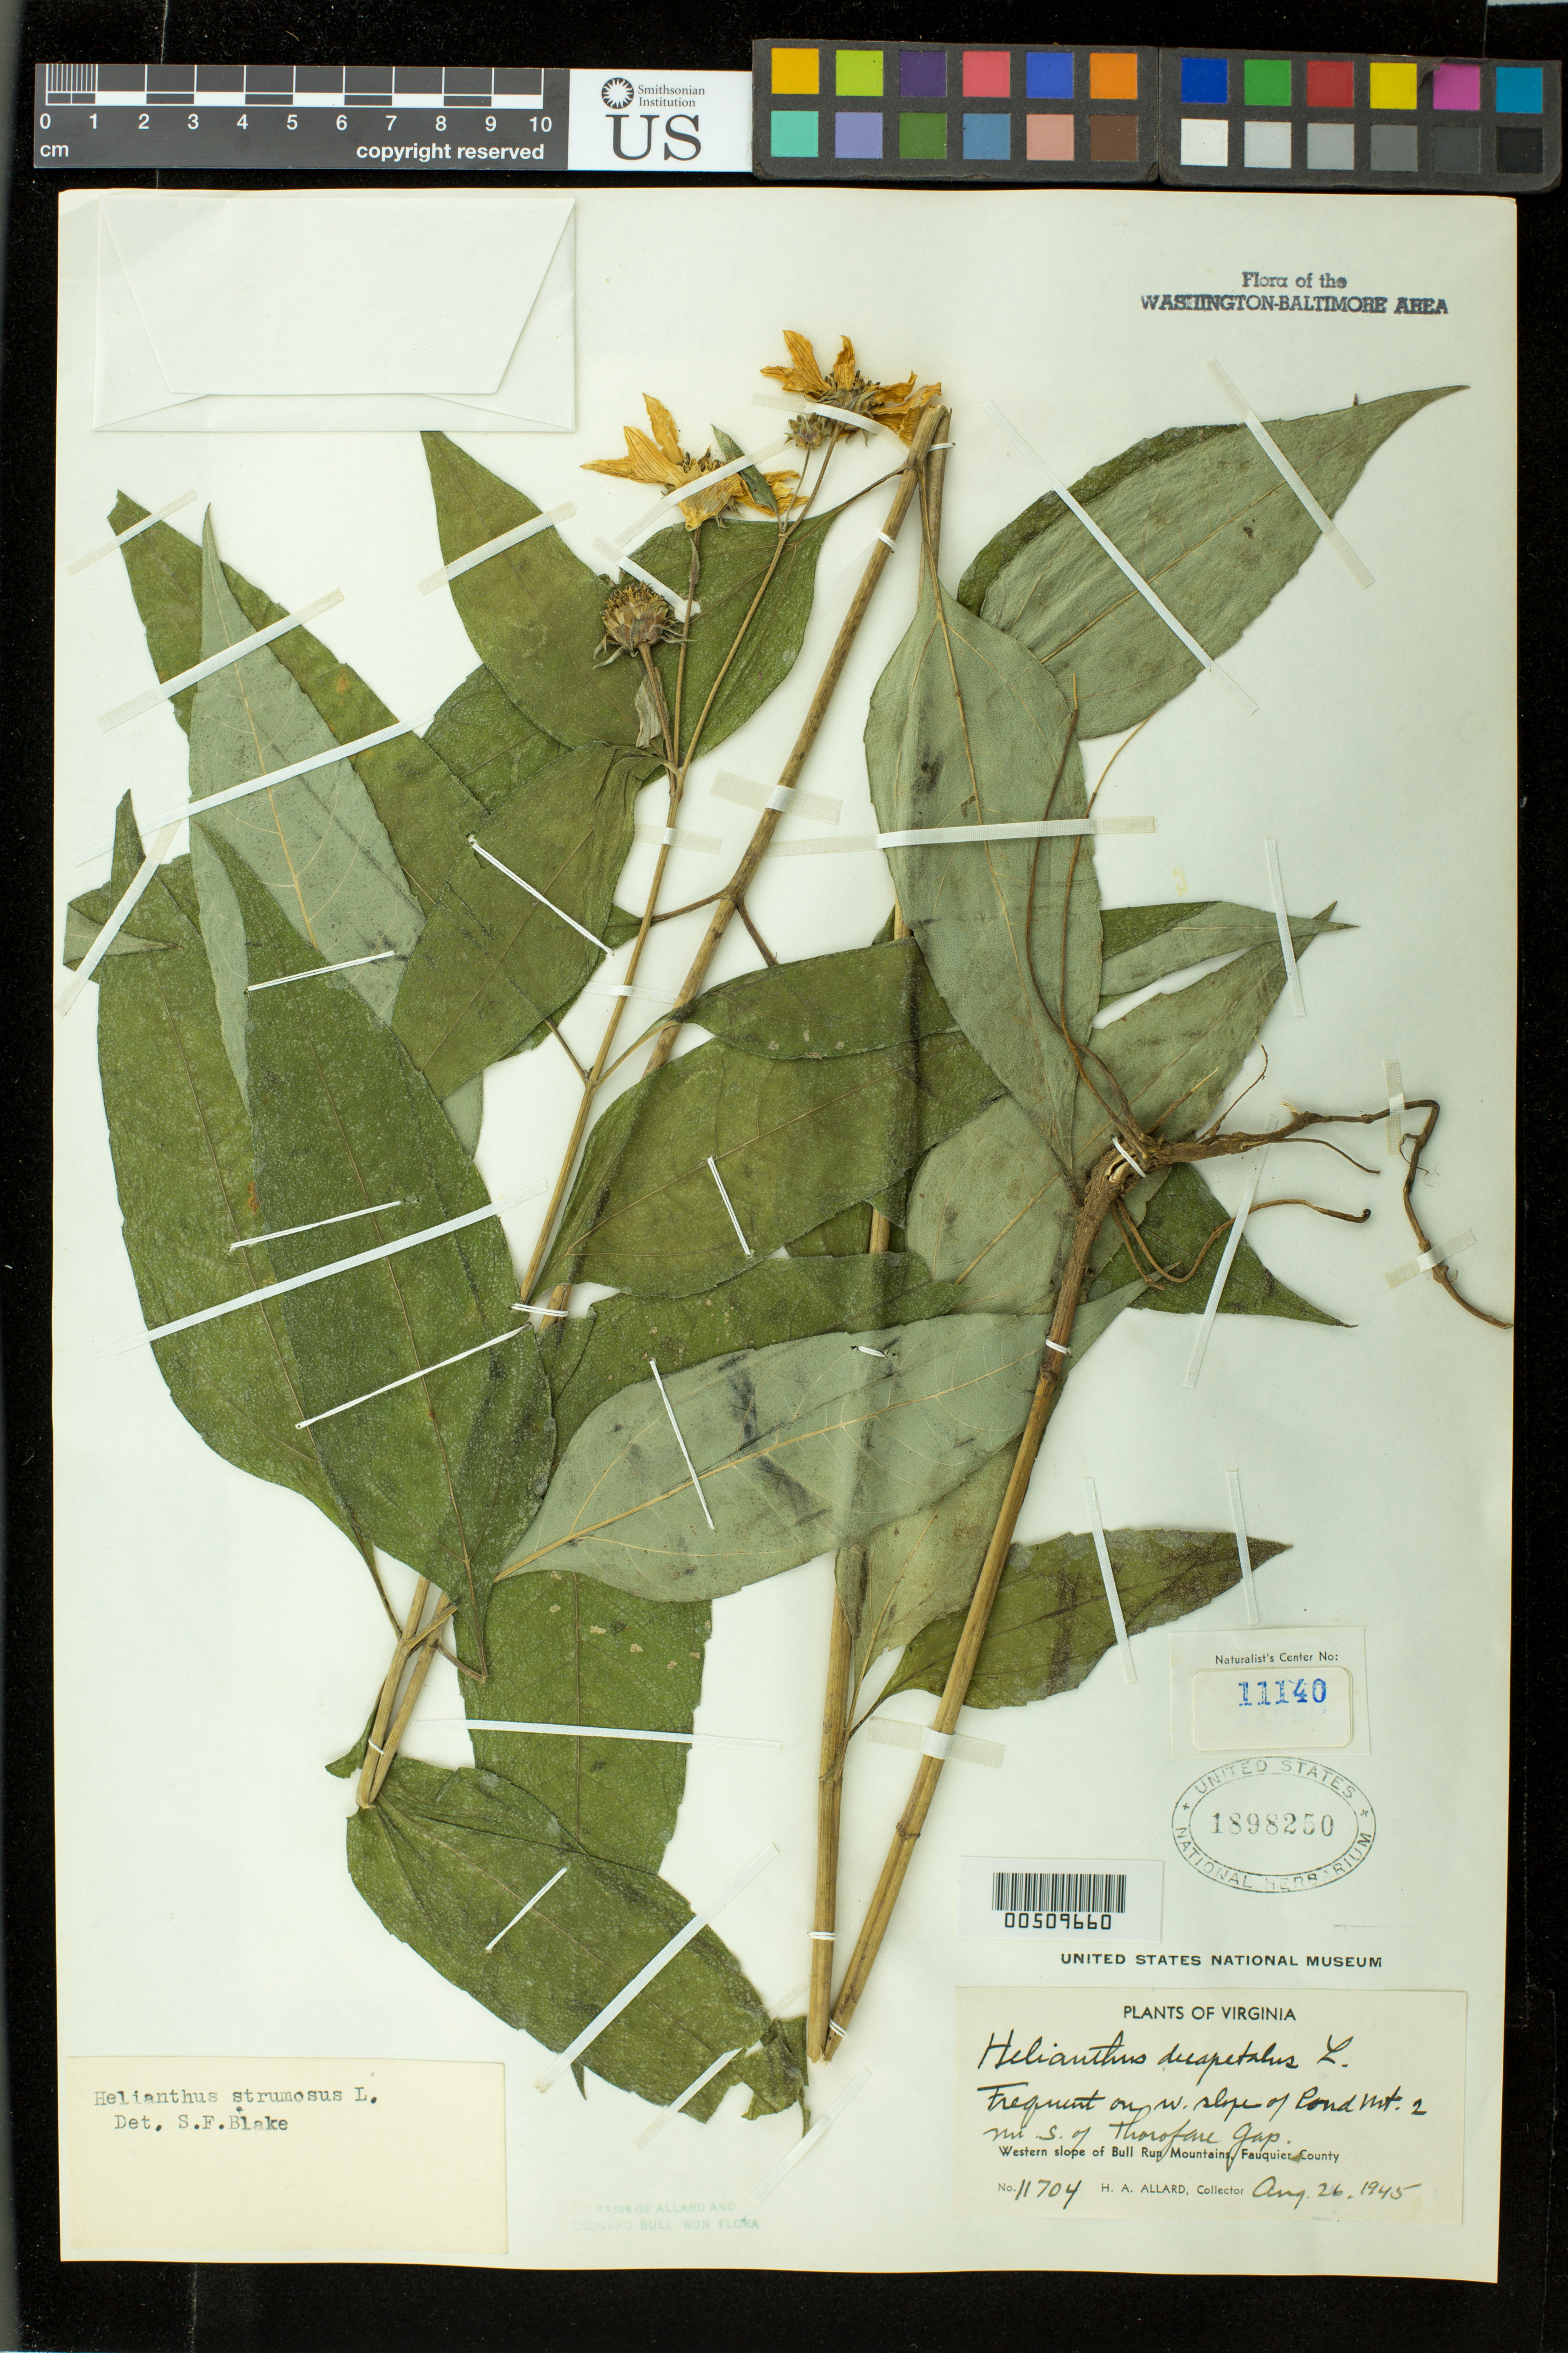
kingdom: Plantae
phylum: Tracheophyta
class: Magnoliopsida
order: Asterales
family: Asteraceae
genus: Helianthus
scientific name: Helianthus strumosus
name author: L.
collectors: H. A. Allard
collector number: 11704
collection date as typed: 26 Aug 1945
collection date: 1945-08-26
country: United States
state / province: Virginia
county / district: Fauquier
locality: Bull Run Mts., W slope of Pond Mt., 2 mi. S of Thorofare Gap Bull Run Mts.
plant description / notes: Specimens returned from Naturalist Center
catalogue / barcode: US 1898250